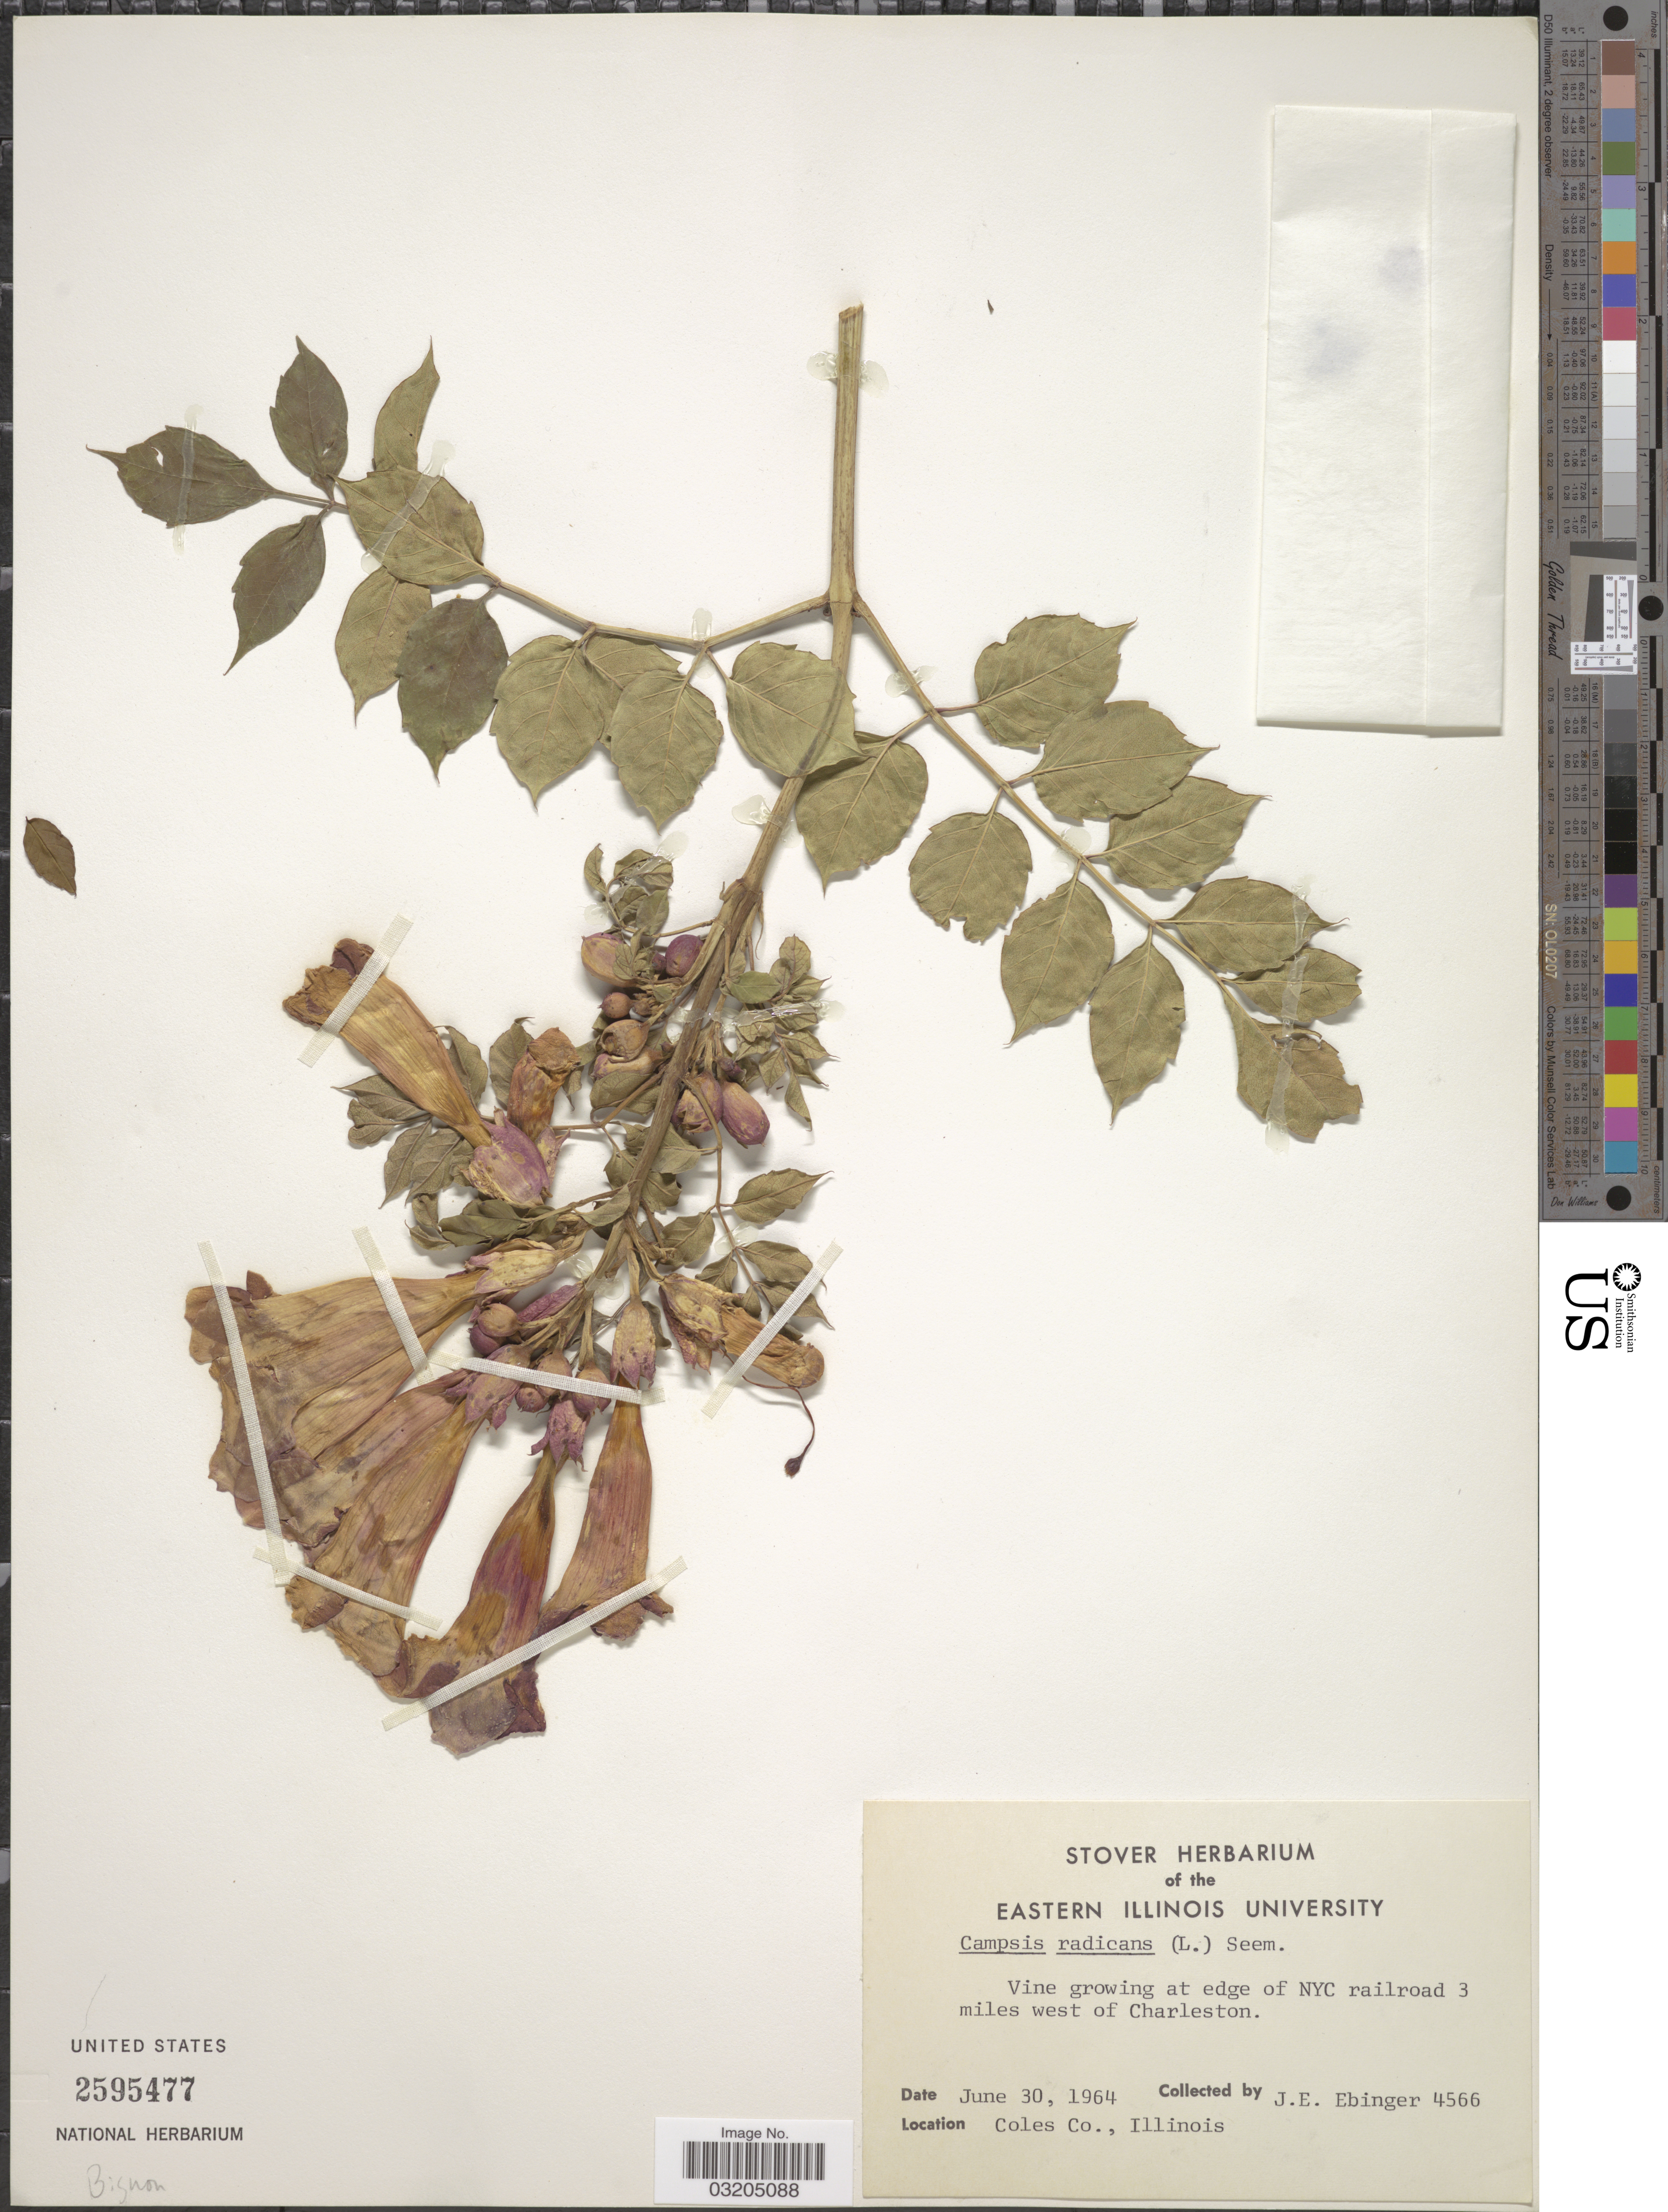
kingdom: Plantae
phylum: Tracheophyta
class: Magnoliopsida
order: Lamiales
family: Bignoniaceae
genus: Campsis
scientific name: Campsis radicans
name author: (L.) Seem.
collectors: J. Ebinger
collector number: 4566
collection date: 1964-06-30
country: United States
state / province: Illinois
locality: Vine growing at edge of NYC railroad 3 miles west of Charleston. Coles Co.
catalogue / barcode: US 2595477